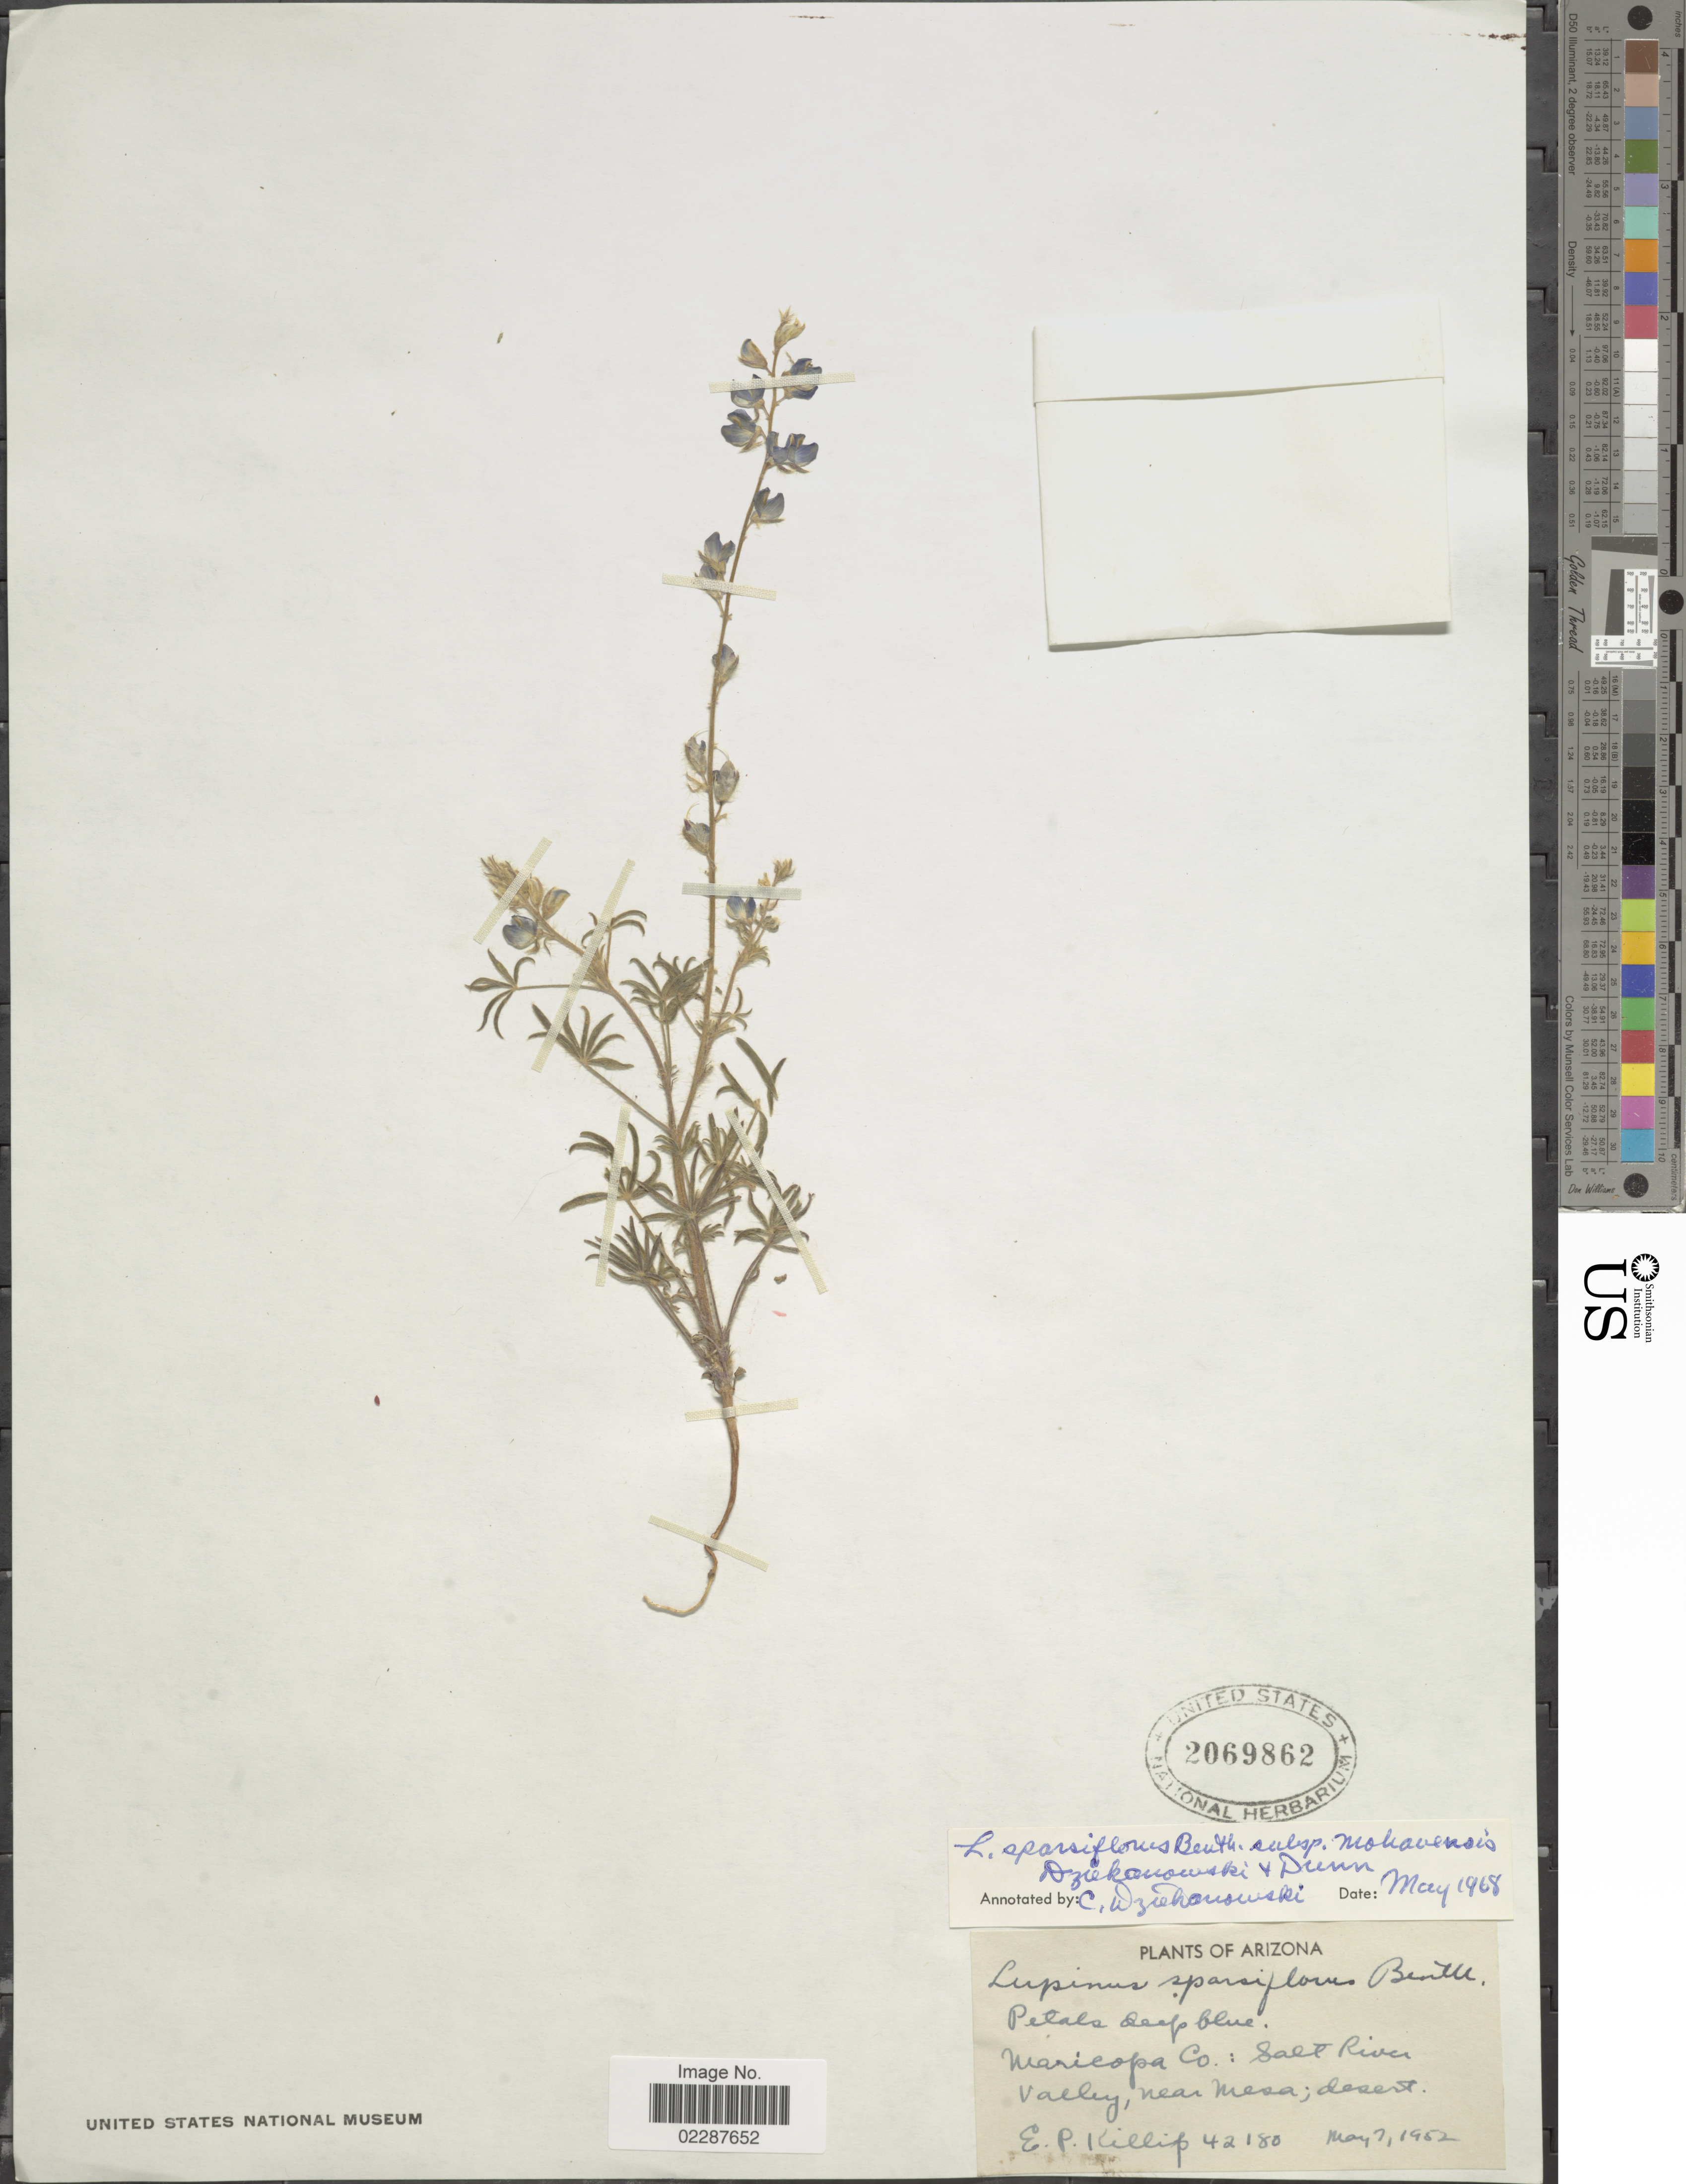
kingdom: Plantae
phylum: Tracheophyta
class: Magnoliopsida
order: Fabales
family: Fabaceae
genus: Lupinus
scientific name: Lupinus sparsiflorus subsp. mohavensis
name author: Dziekanowski & D.B. Dunn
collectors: E. P. Killip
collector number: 42180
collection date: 1952-05-07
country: United States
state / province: Arizona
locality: Maricopa Co.: Salt River Valley, near Mesa; desert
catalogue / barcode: US 2069862